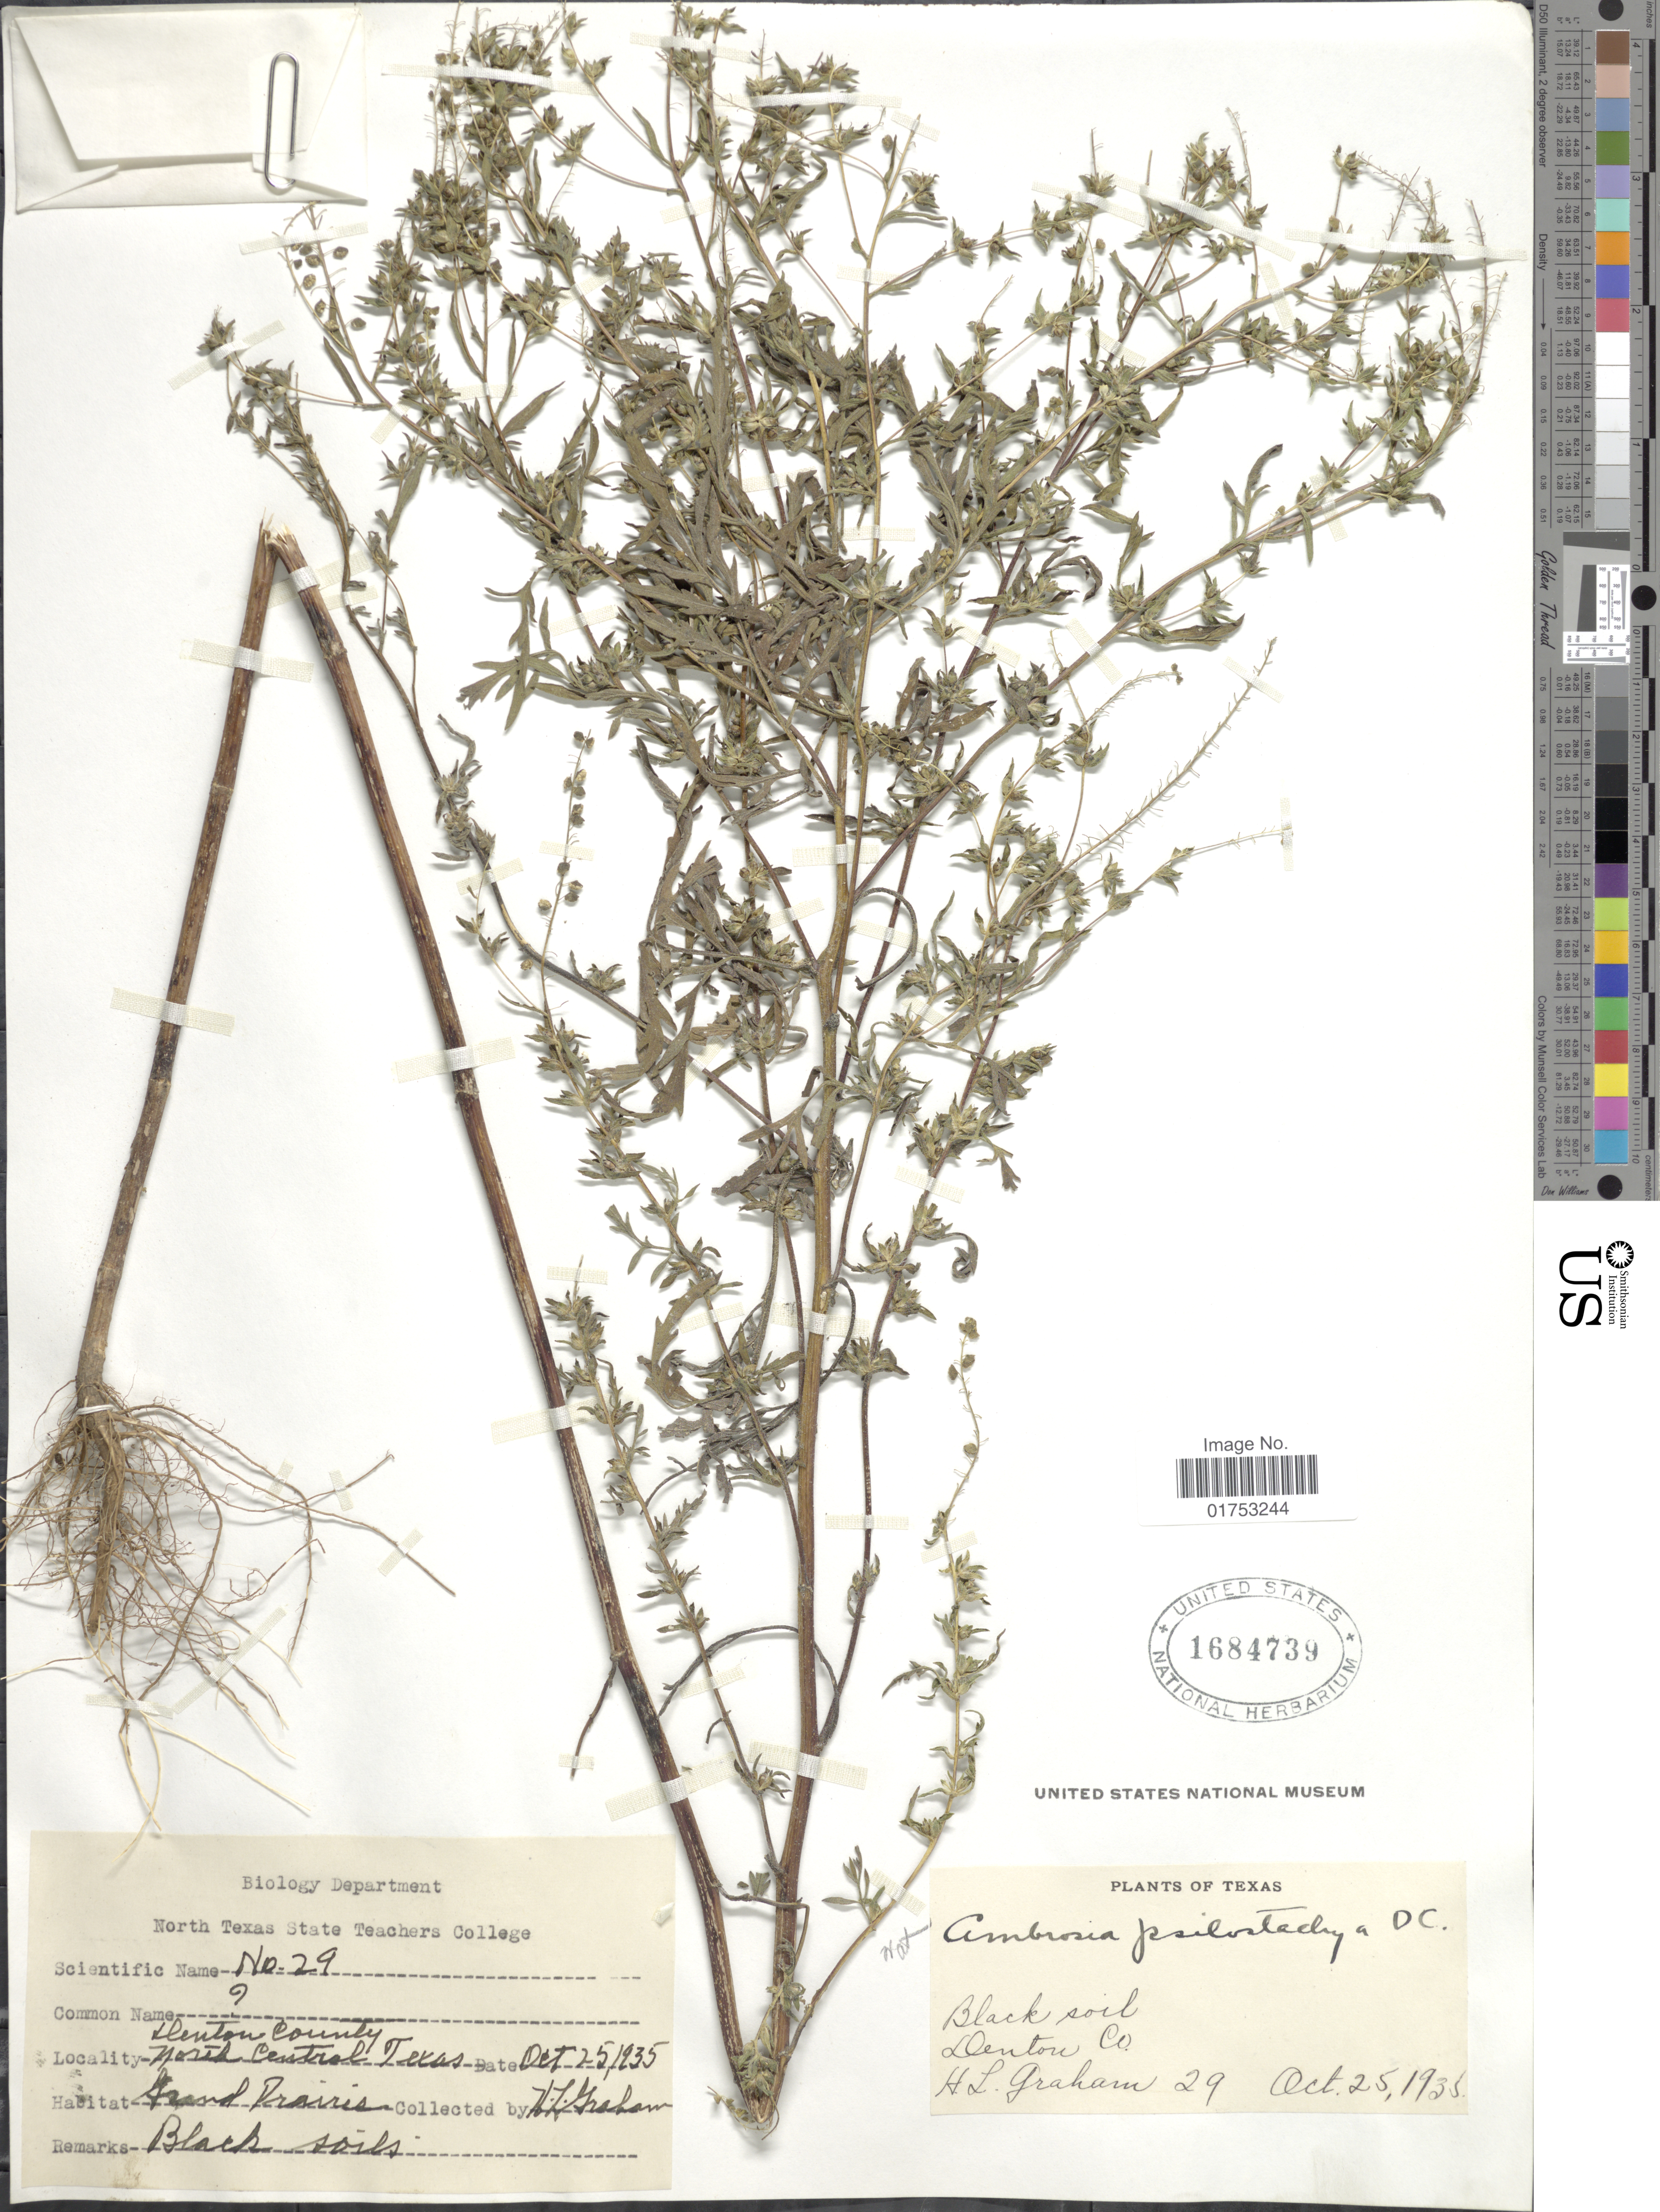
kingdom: Plantae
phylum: Tracheophyta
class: Magnoliopsida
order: Asterales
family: Asteraceae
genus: Ambrosia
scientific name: Ambrosia artemisiifolia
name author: L.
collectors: H. L. Graham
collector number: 29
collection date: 1935-10-25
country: United States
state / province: Texas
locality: Denton Co., North Central Texas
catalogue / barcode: US 1684739